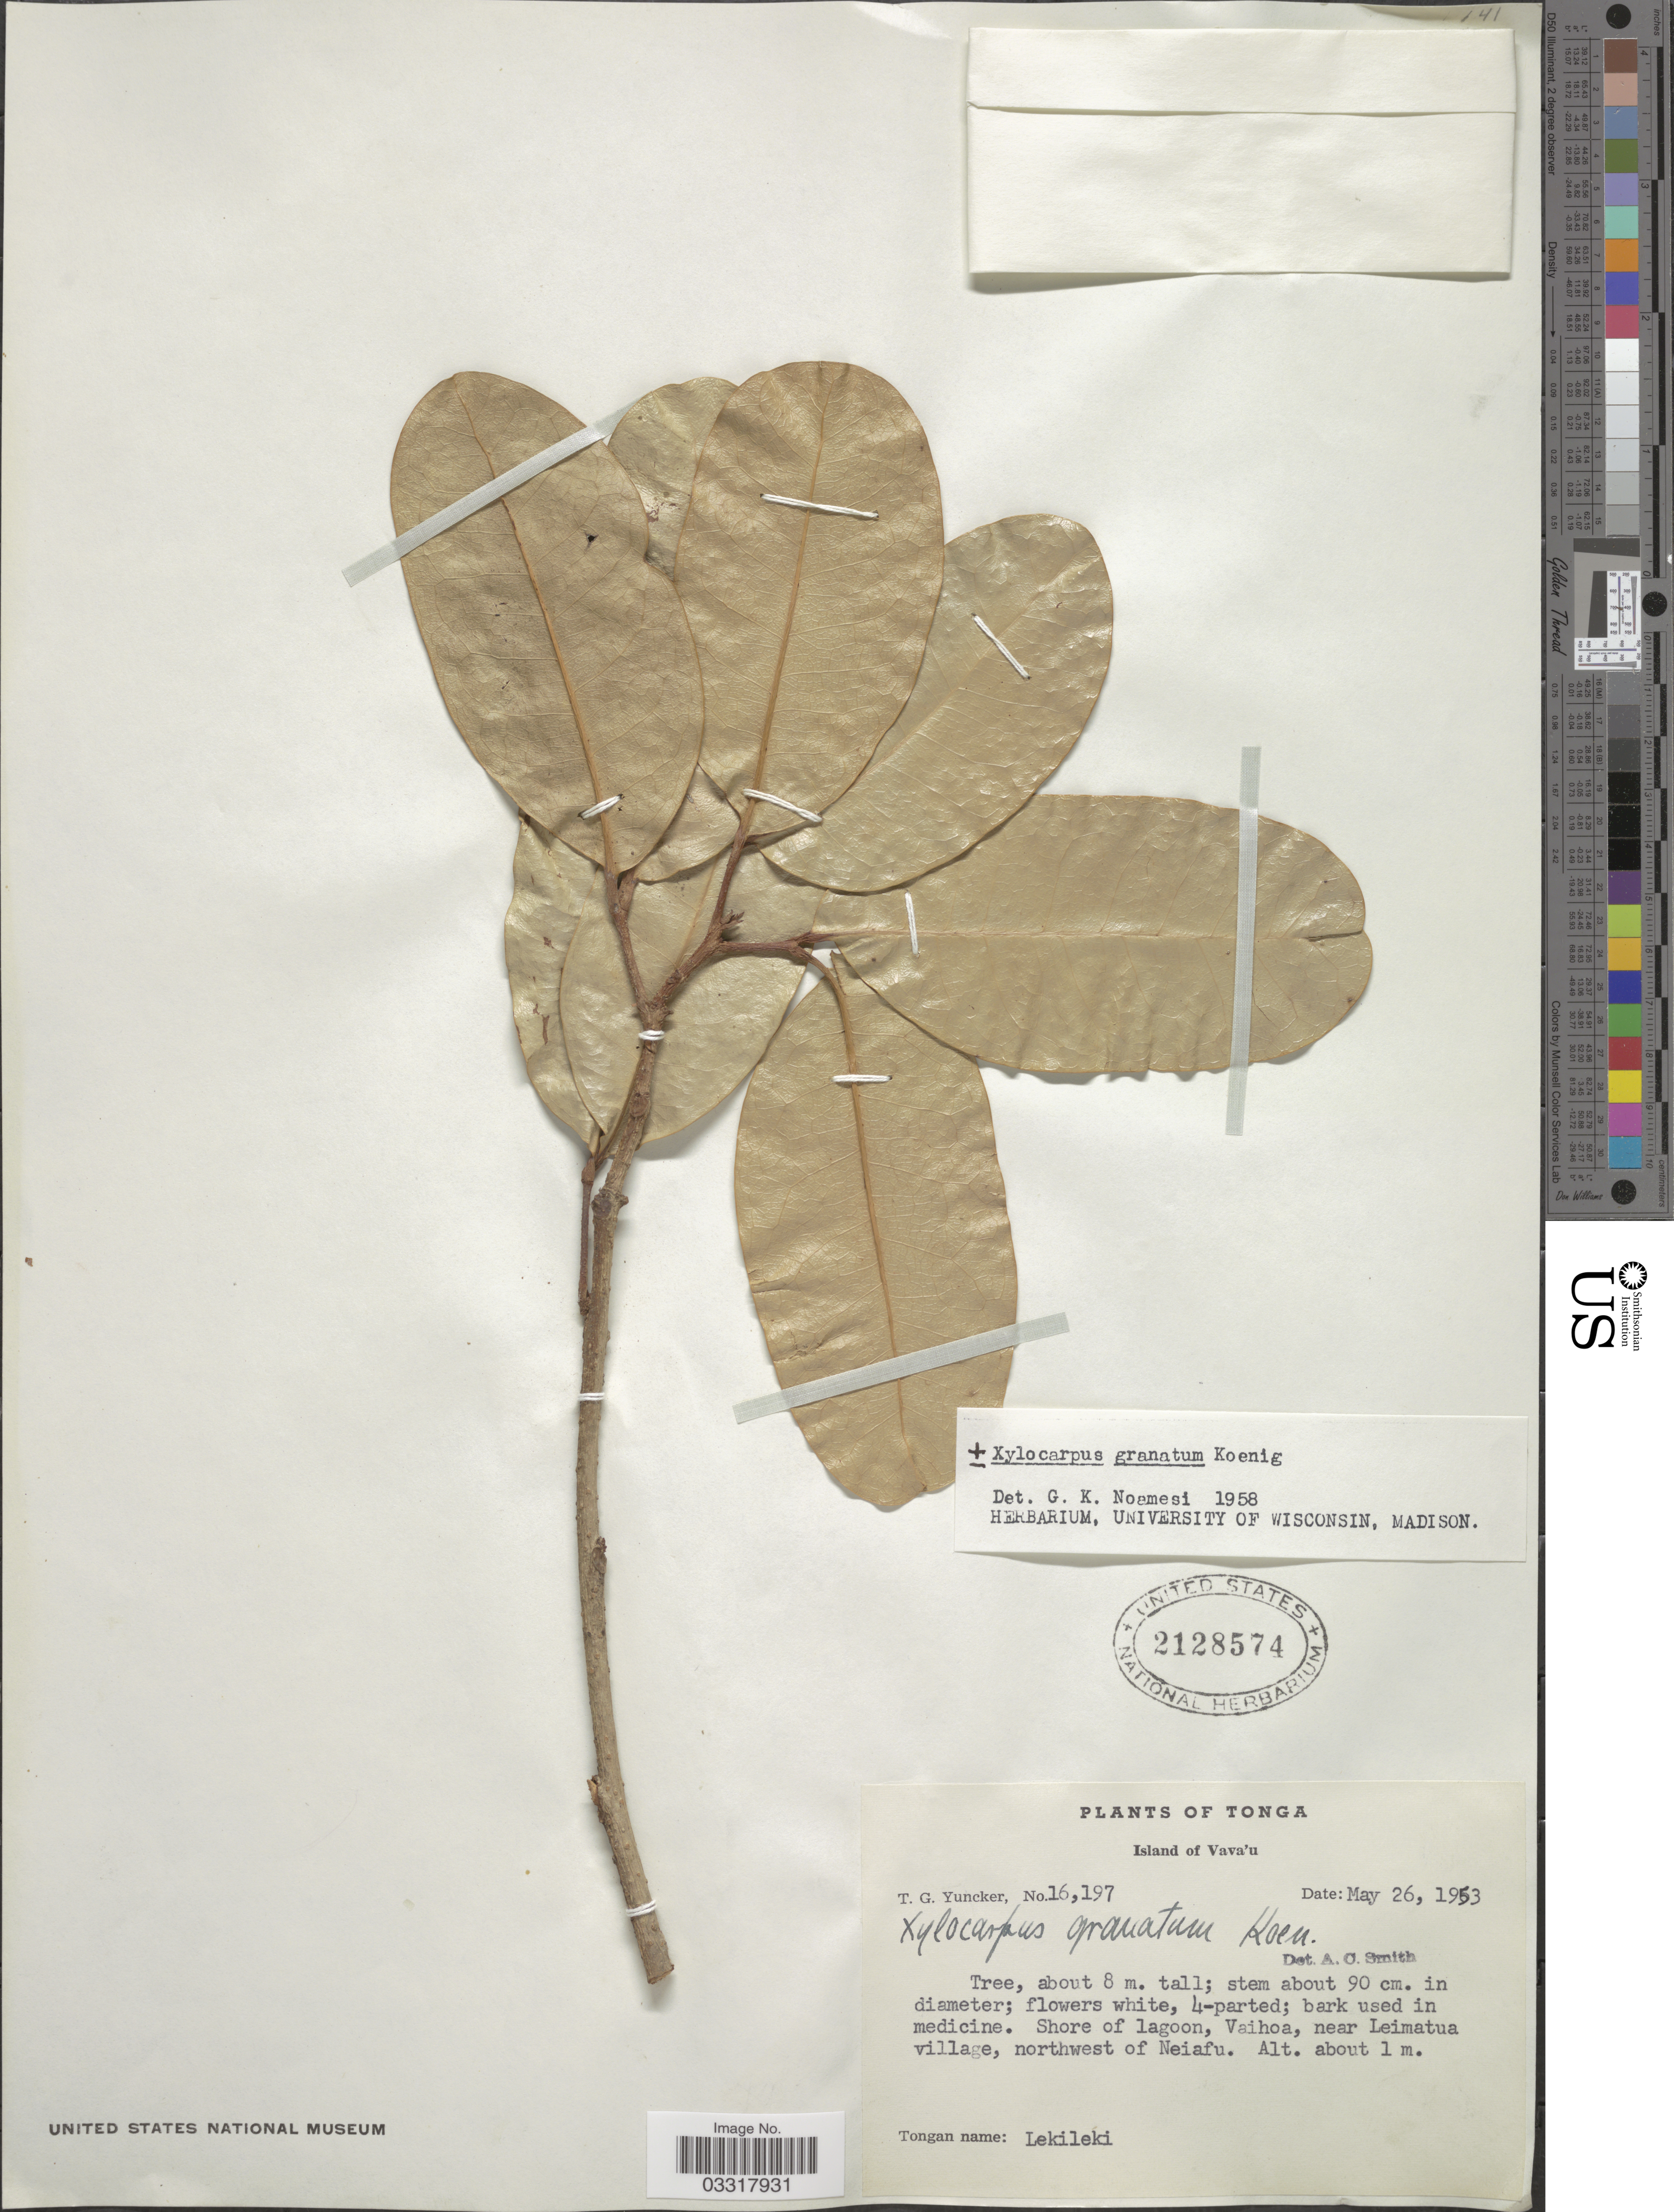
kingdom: Plantae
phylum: Tracheophyta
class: Magnoliopsida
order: Sapindales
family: Meliaceae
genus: Xylocarpus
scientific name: Xylocarpus granatum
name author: J. Koenig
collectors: T. G. Yuncker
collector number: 16197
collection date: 1953-05-26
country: Tonga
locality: Island of Vava'u. Shore of lagoon, Vaihoa, near Leimatua village, northwest of Neiafu.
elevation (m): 1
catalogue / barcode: US 2128574